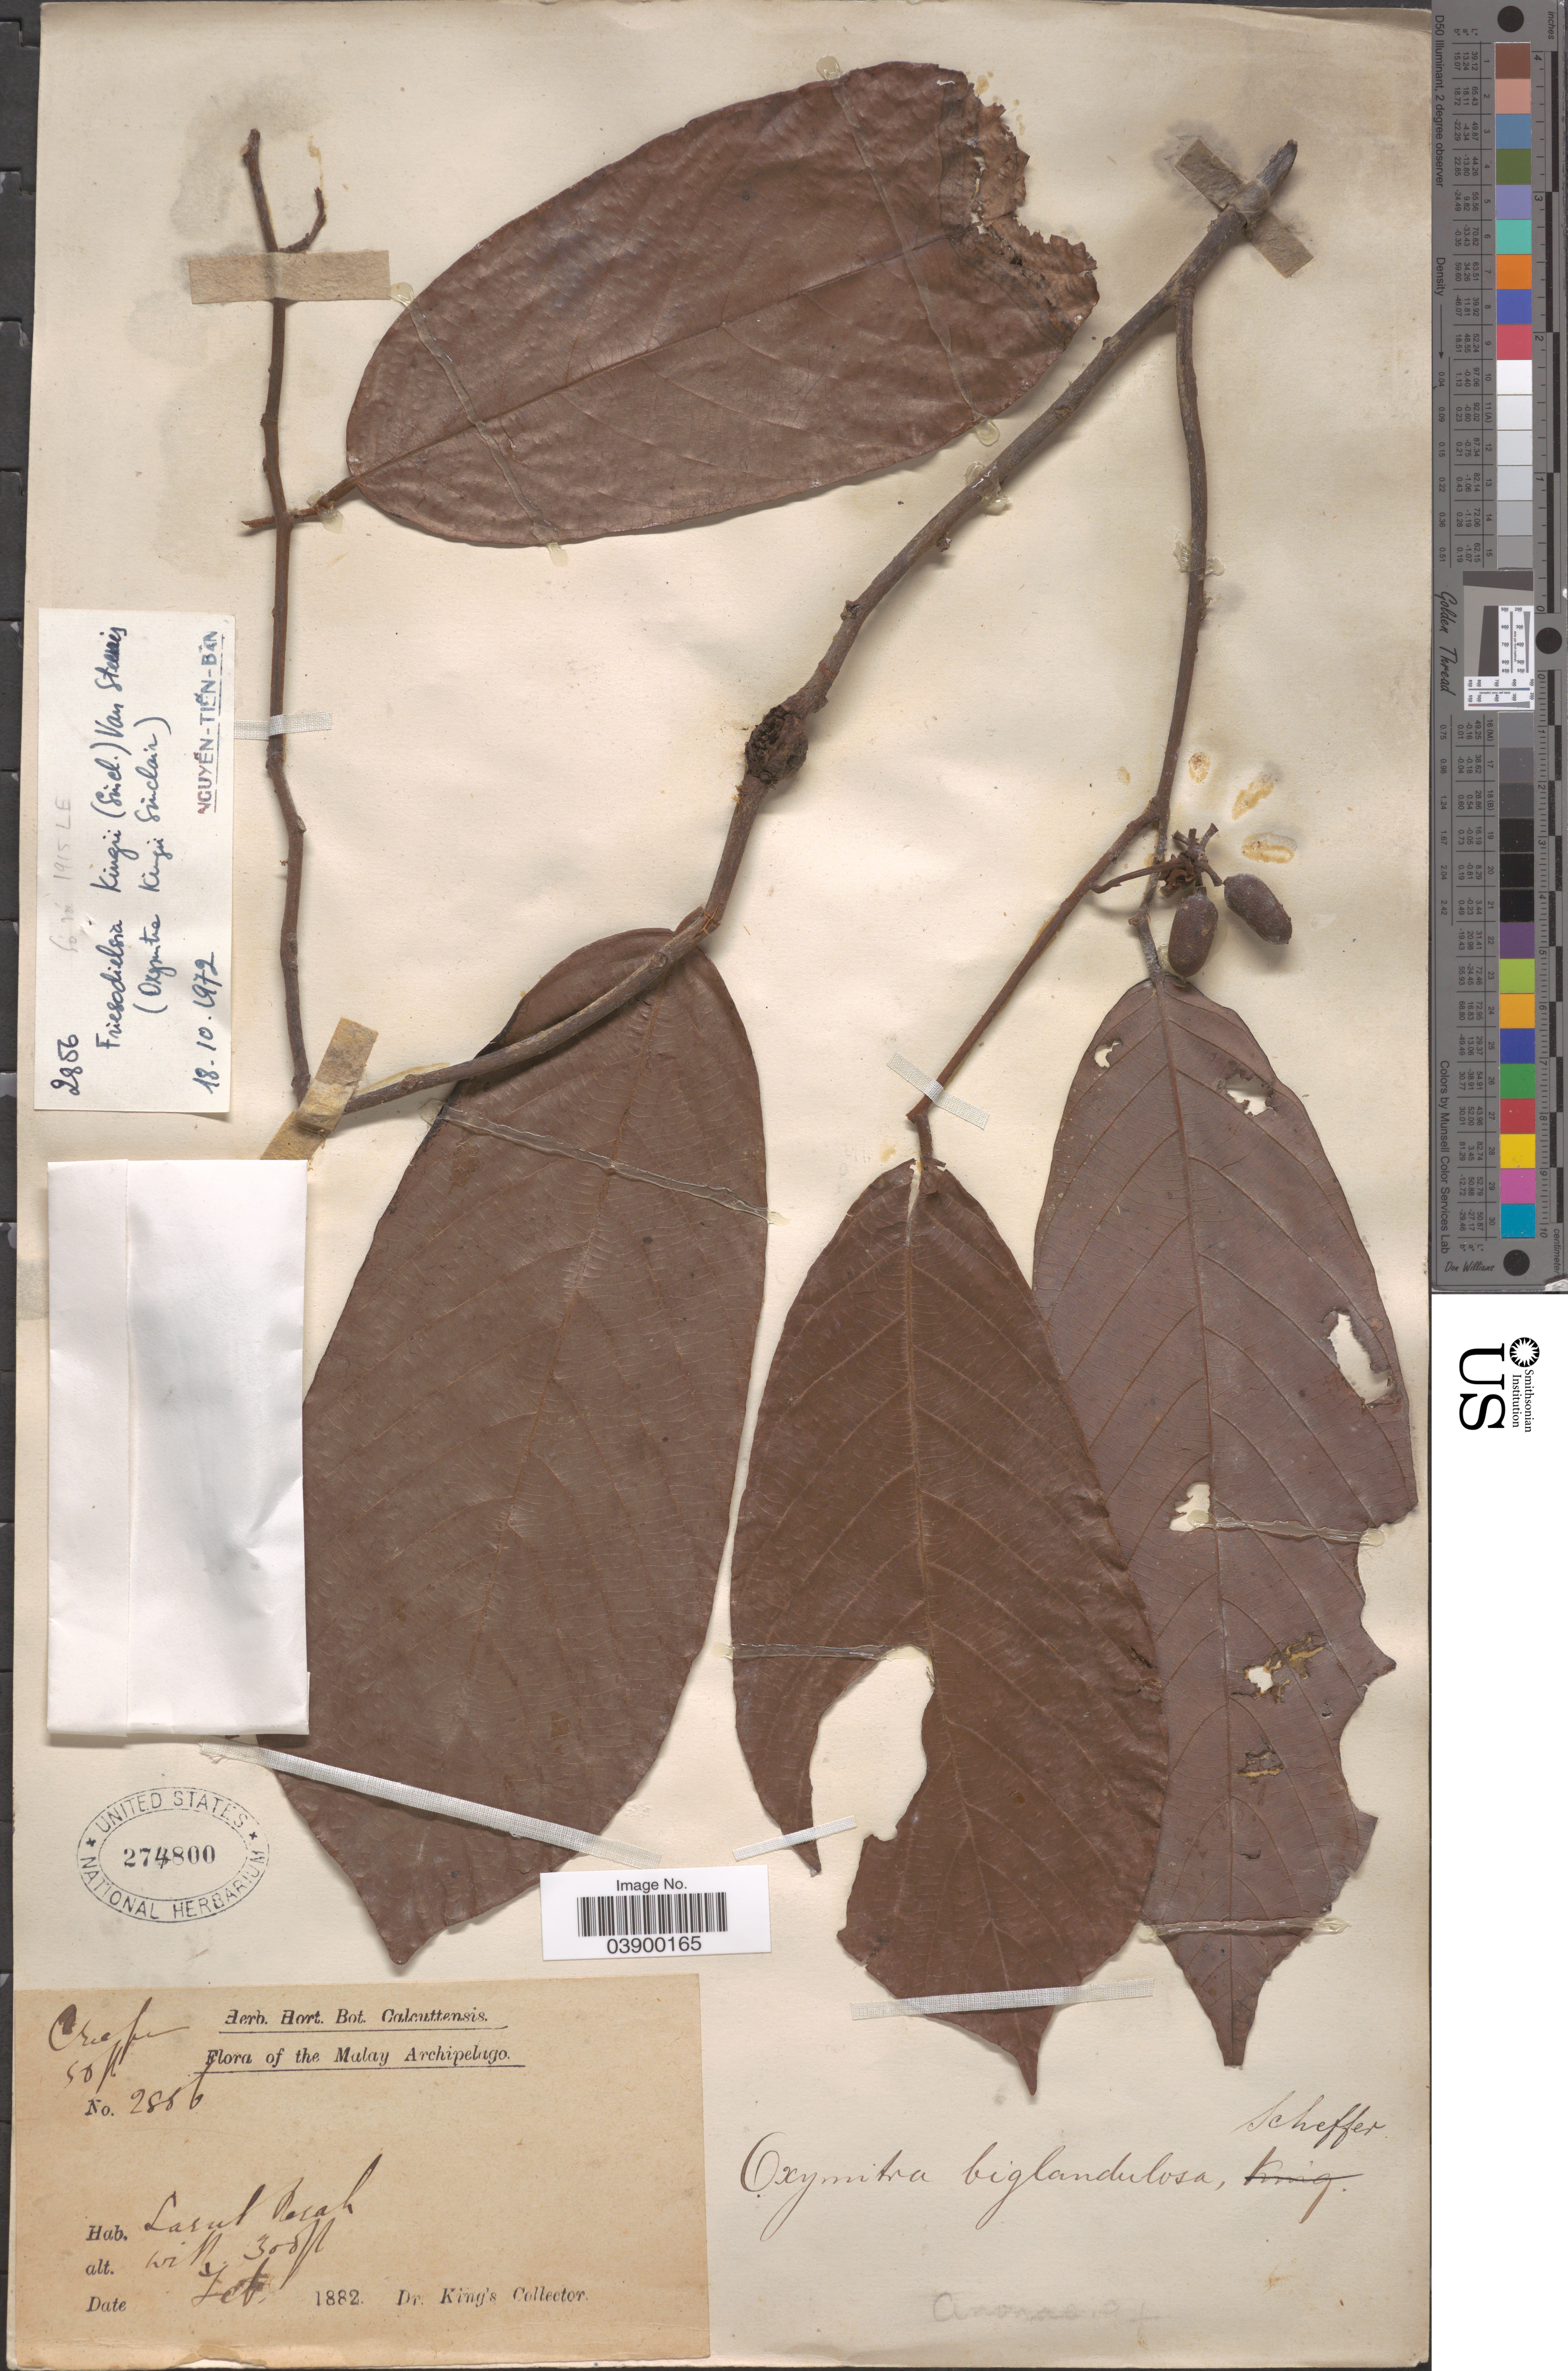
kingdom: Plantae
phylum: Tracheophyta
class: Magnoliopsida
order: Magnoliales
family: Annonaceae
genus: Friesodielsia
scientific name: Friesodielsia kingii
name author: (J. Sinclair) Steenis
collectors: Dr. King's collector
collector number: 2886*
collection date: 1882-02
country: Malaysia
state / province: Perak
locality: The Malay Archipelago. Larut.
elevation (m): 91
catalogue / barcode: US 274800